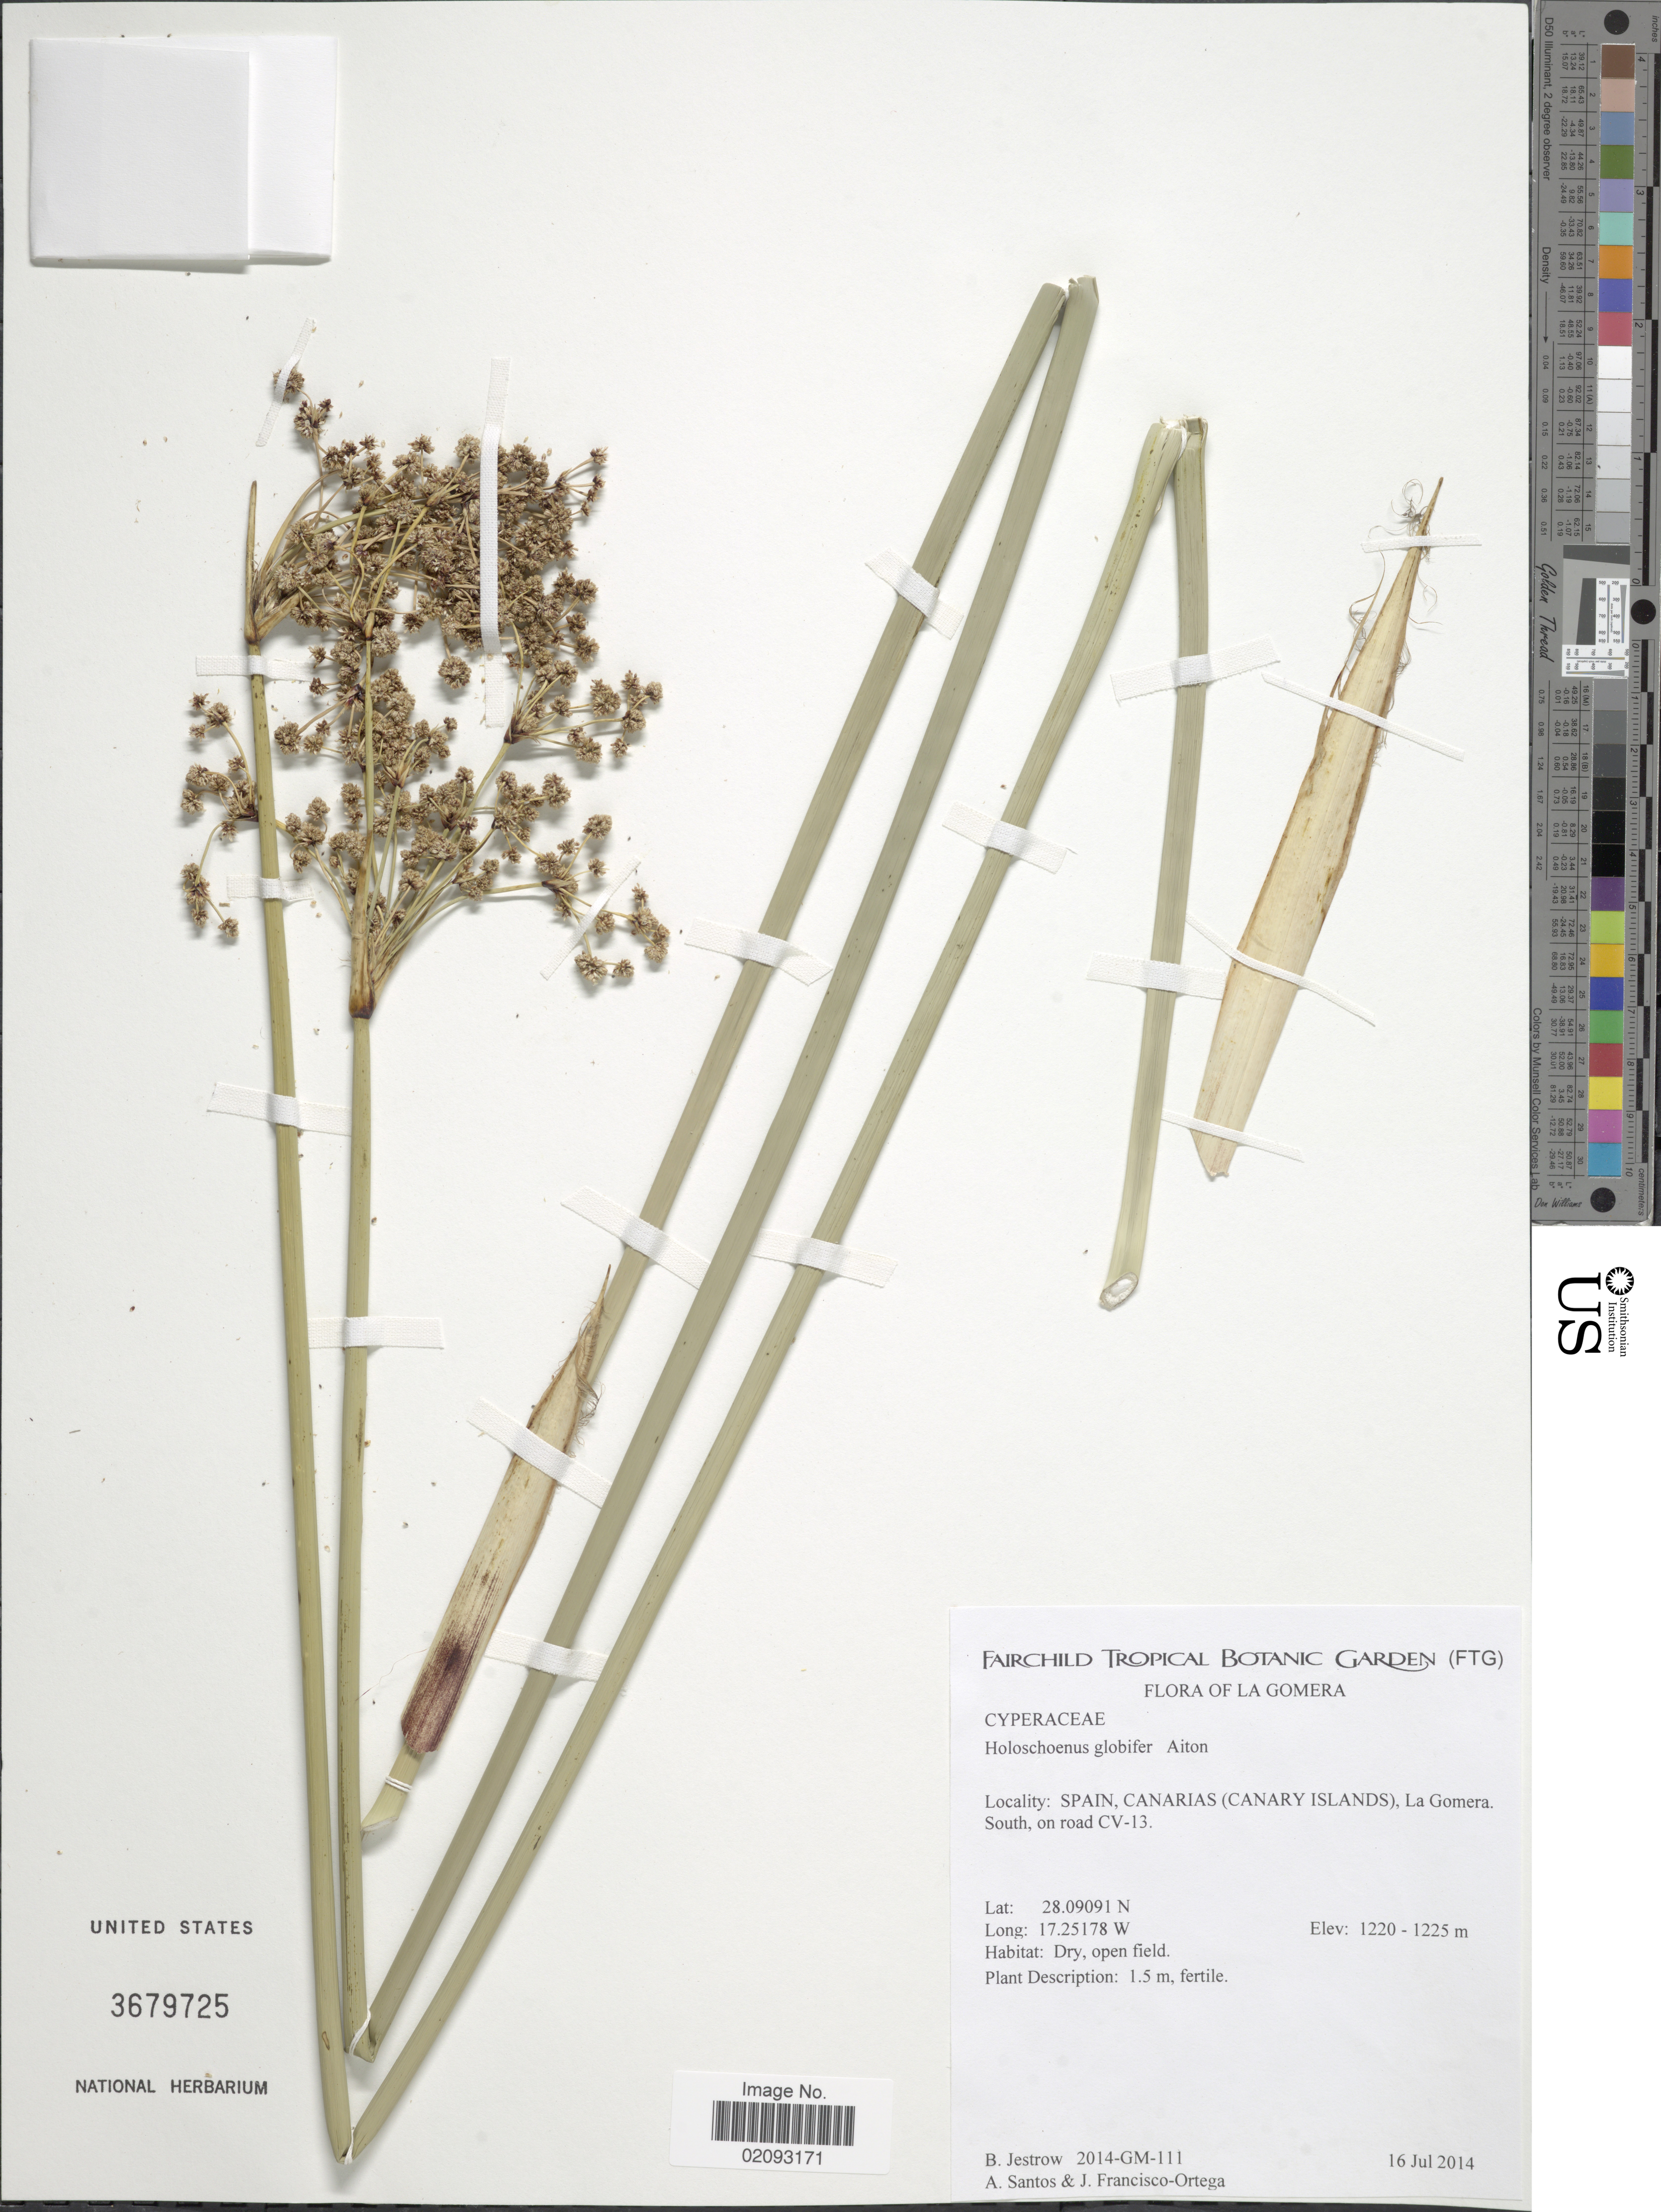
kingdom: Plantae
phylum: Tracheophyta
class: Liliopsida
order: Poales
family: Cyperaceae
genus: Scirpoides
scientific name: Scirpoides globifera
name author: (L. f.) Soják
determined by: Strong, M. T., (US), Smithsonian Institution - National Museum of Natural History (UNITED STATES)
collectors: B. Jestrow, A. Santos & J. Francisco-Ortega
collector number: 2014-GM-111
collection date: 2014-07-16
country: Spain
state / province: Canarias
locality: (Canary Island), La Gomera. South, on road CV-13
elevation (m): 1220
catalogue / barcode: US 3679725